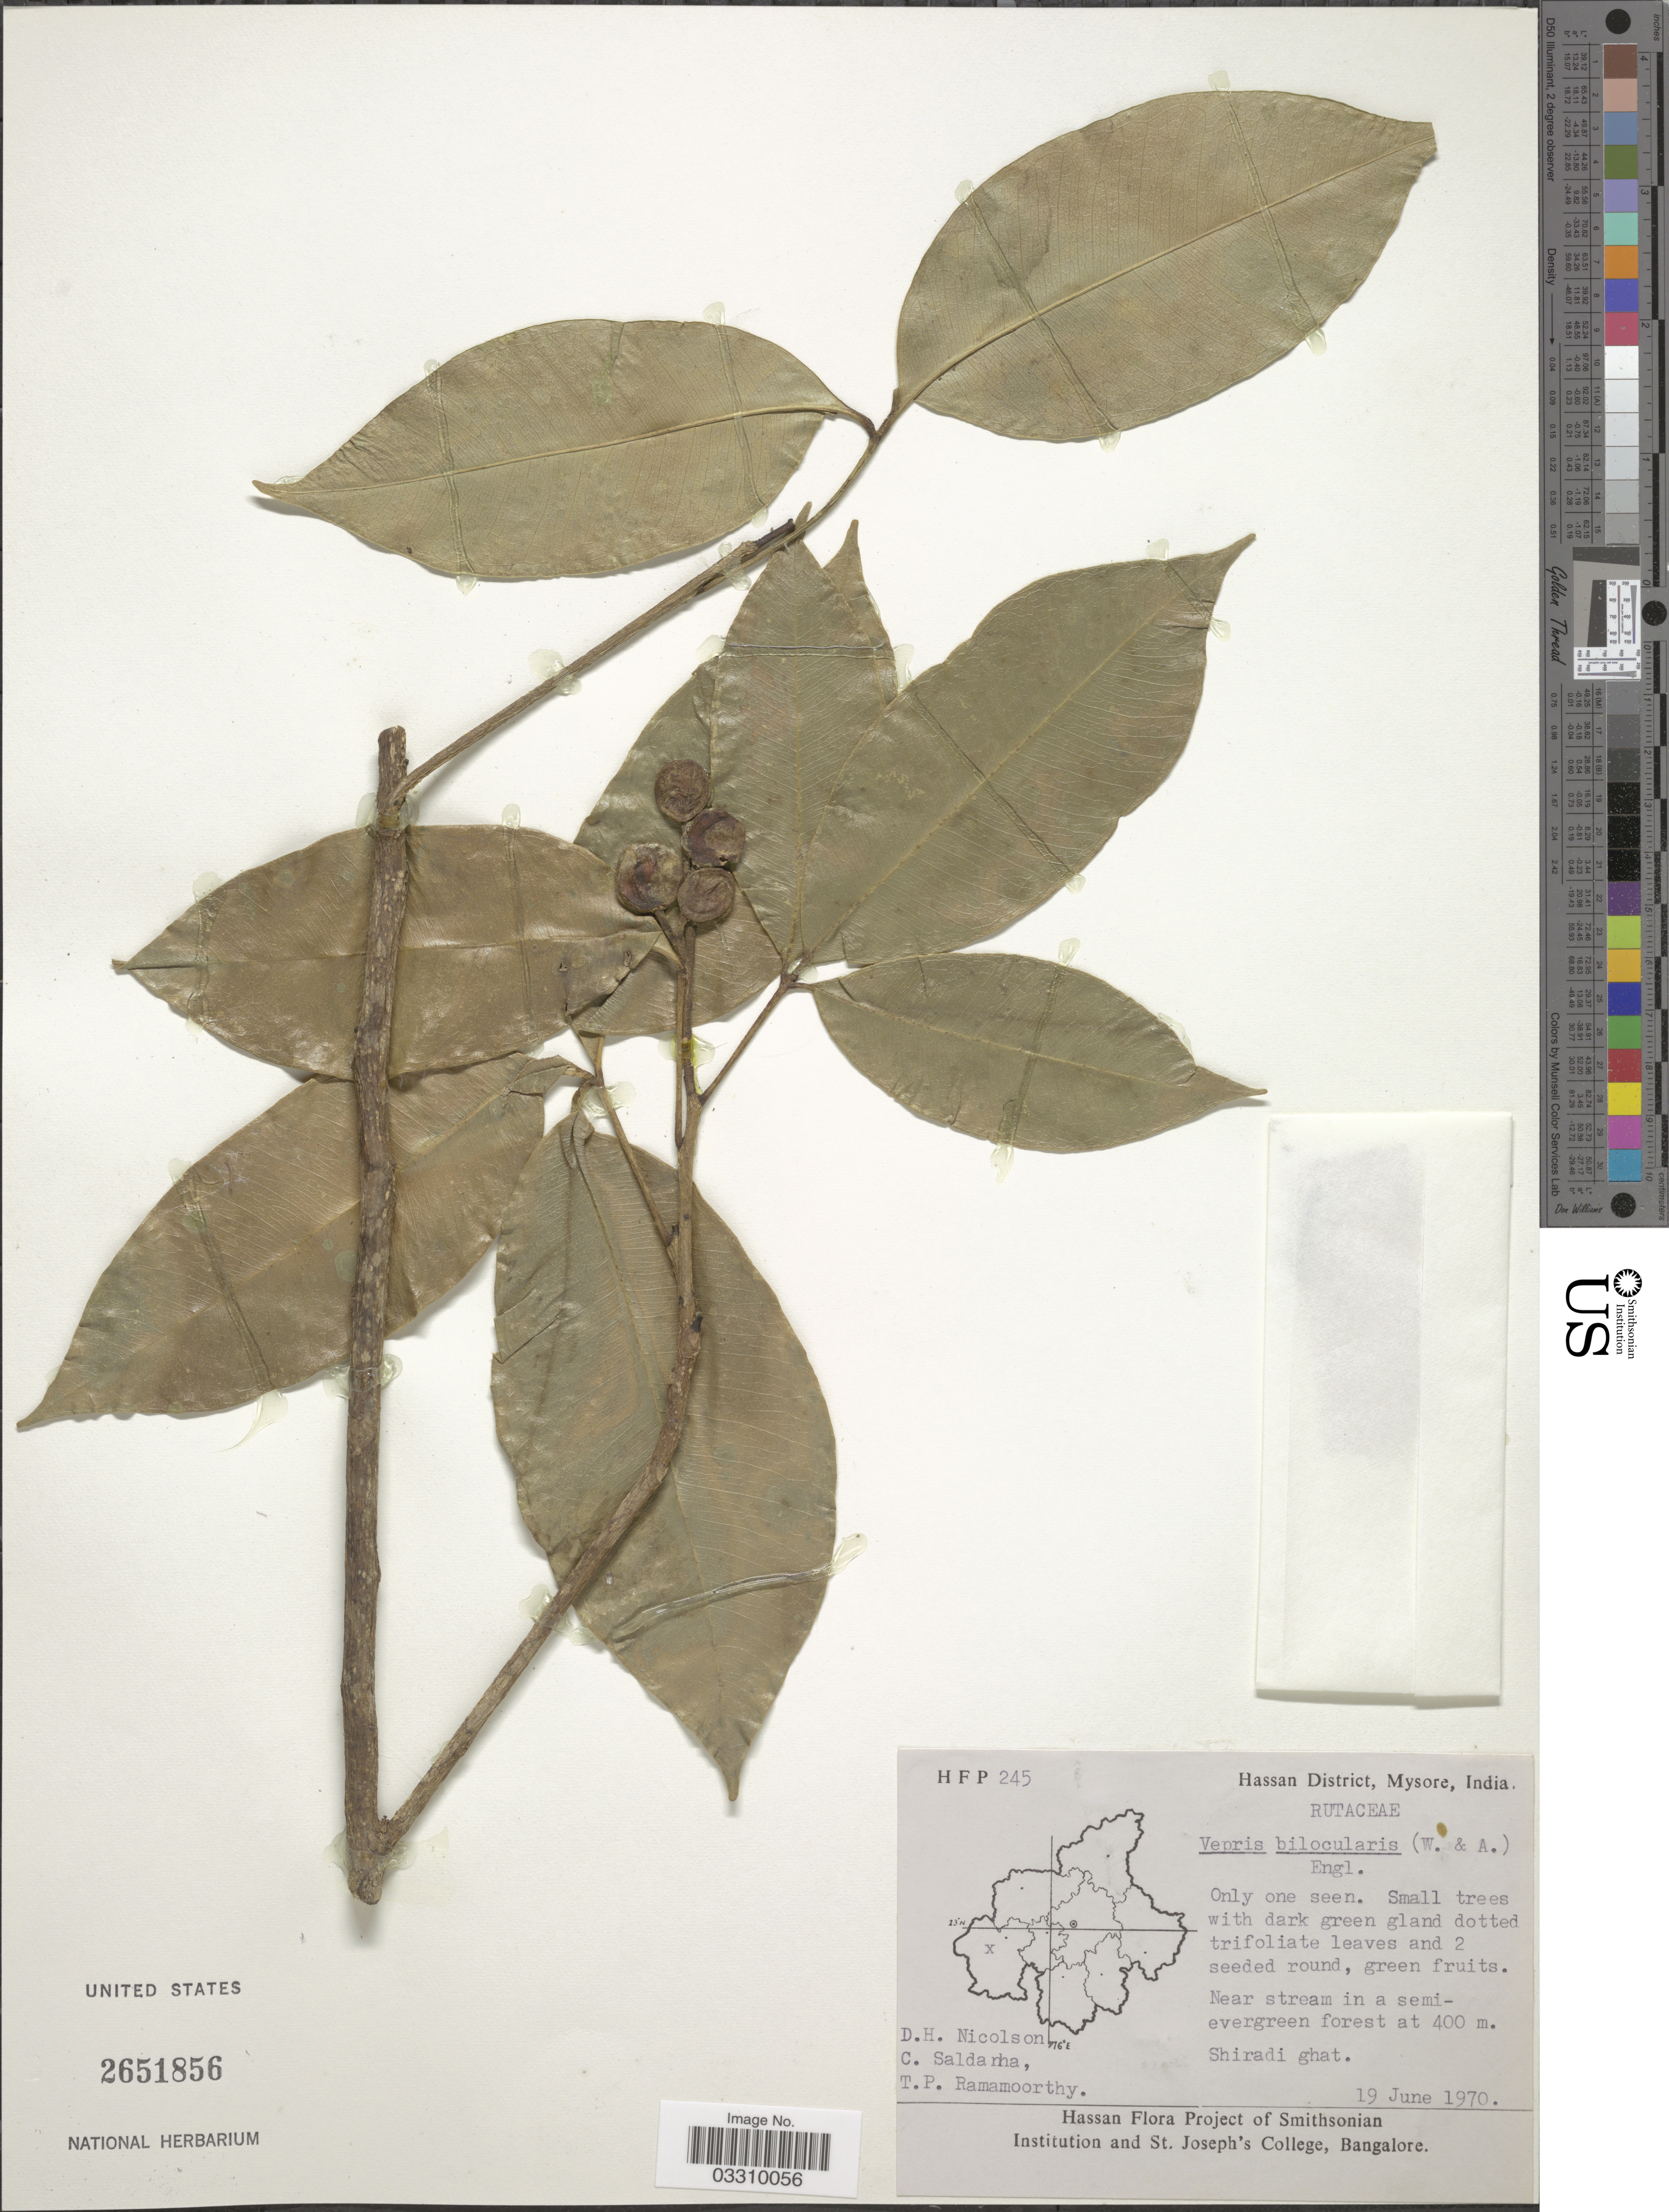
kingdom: Plantae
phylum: Tracheophyta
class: Magnoliopsida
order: Sapindales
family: Rutaceae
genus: Vepris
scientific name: Vepris bilocularis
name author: Engl.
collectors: D. H. Nicolson, C. Saldanha & T. P. Ramamoorthy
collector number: HFP 245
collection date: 1970-06-19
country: India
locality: Hassan District, Mysore. Shiradi ghat.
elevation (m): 400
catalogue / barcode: US 2651856